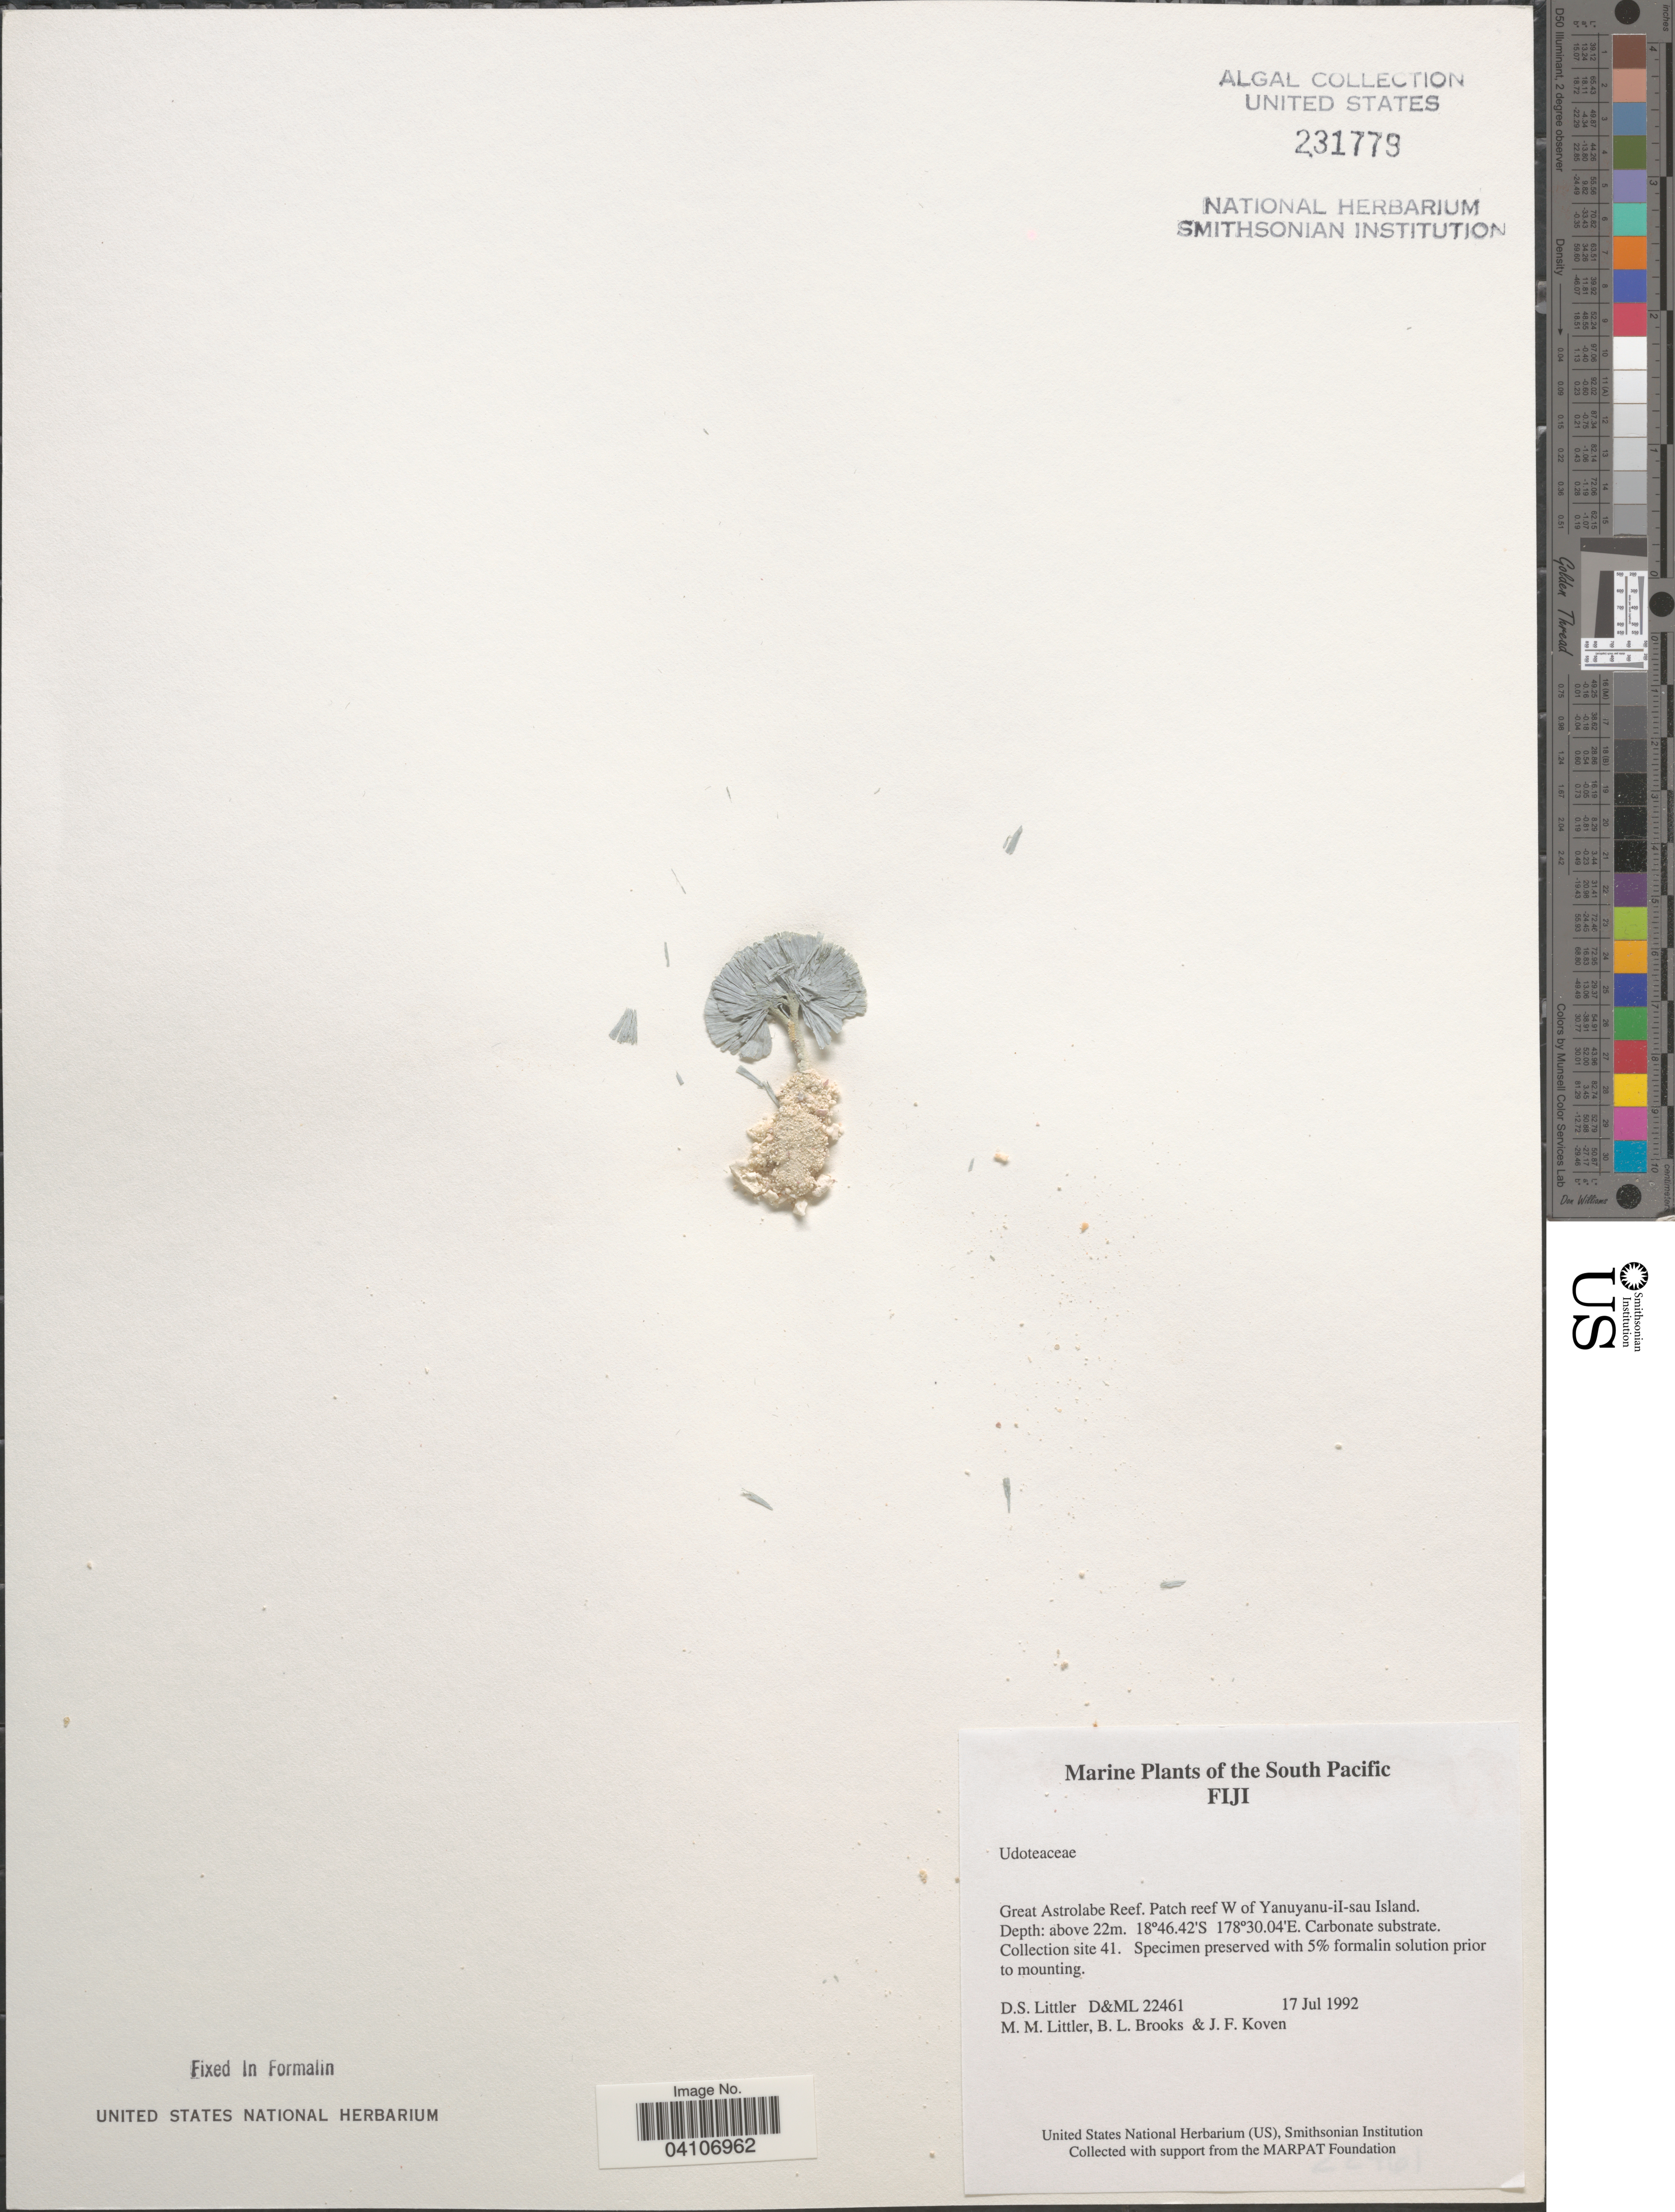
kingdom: Plantae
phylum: Chlorophyta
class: Ulvophyceae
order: Bryopsidales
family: Udoteaceae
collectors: D. S. Littler, B. Brooks & J. Koven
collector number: D&ML22461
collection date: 1992-07-17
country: Fiji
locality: Great Astrolabe Reef. Patch reef W of Yanuyanu-iI-sau Island. Collection site 41.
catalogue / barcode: US 231779